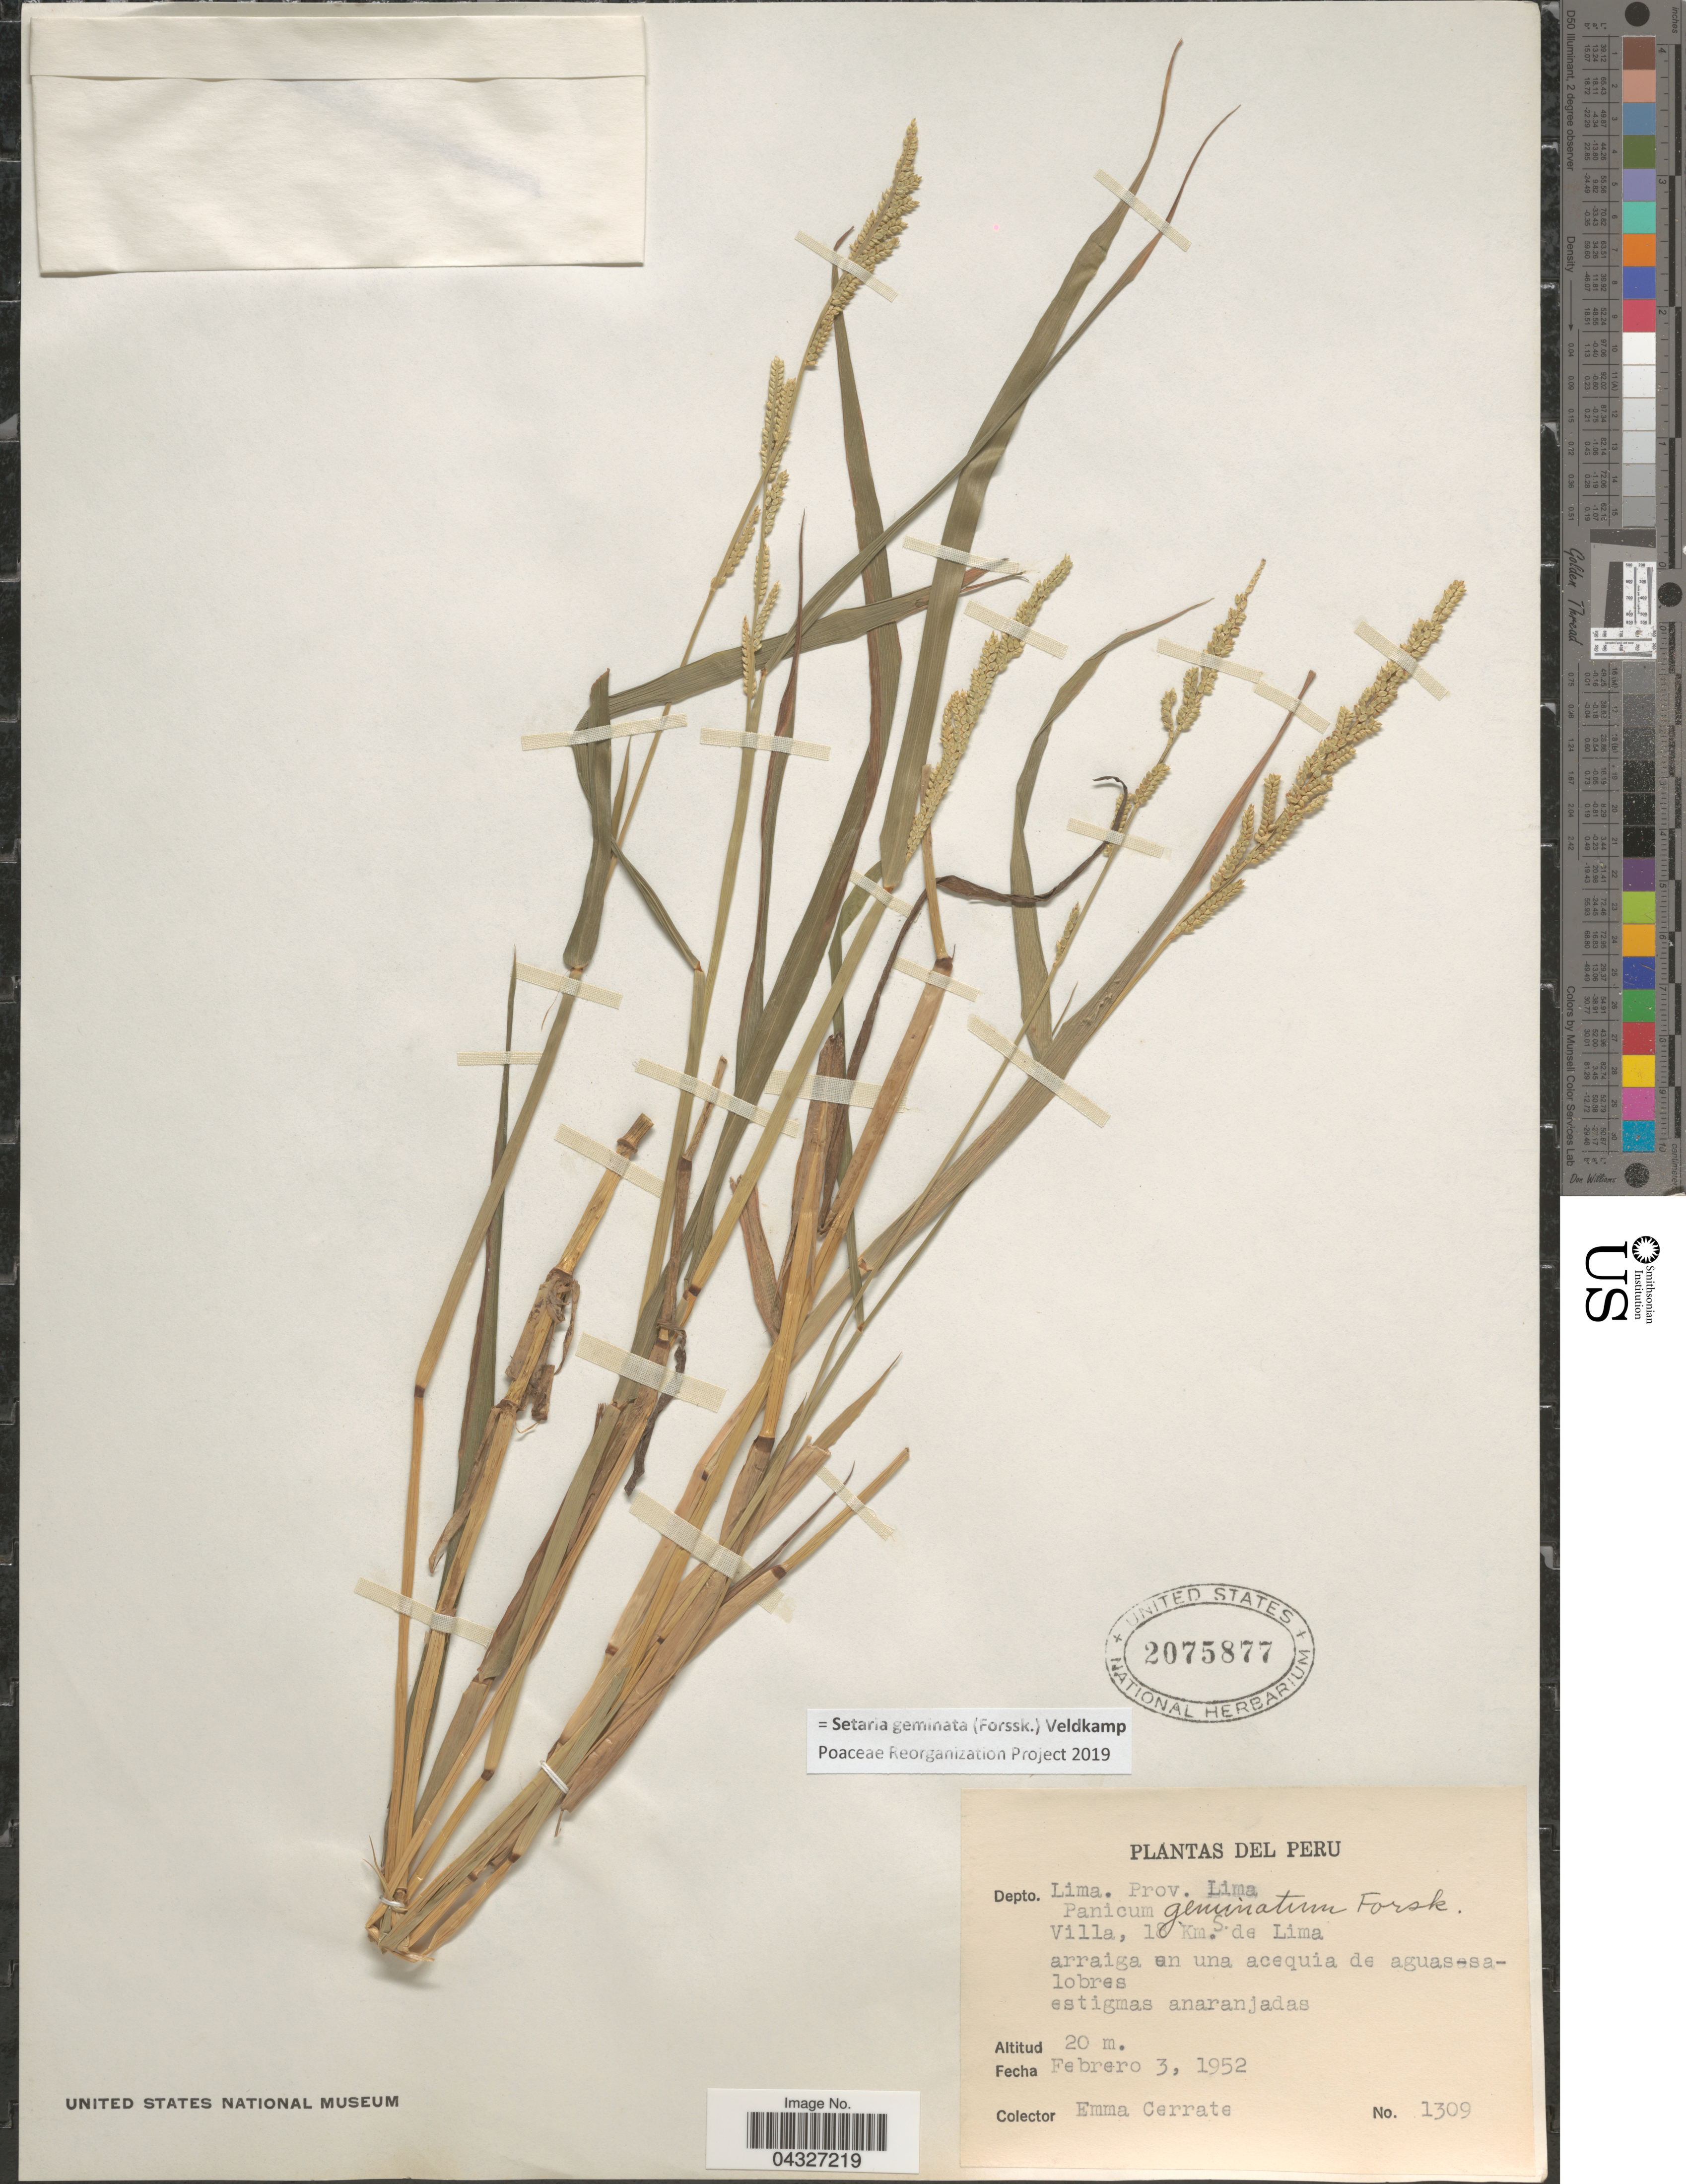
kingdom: Plantae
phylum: Tracheophyta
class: Liliopsida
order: Poales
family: Poaceae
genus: Setaria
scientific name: Setaria geminata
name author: (Forssk.) Veldkamp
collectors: E. Cerrate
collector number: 1309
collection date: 1952-02-03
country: Peru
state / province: Lima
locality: Depto. Lima. Prov. Lima. Villa, 18 Km. S de Lima.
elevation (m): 20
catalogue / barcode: US 2075877